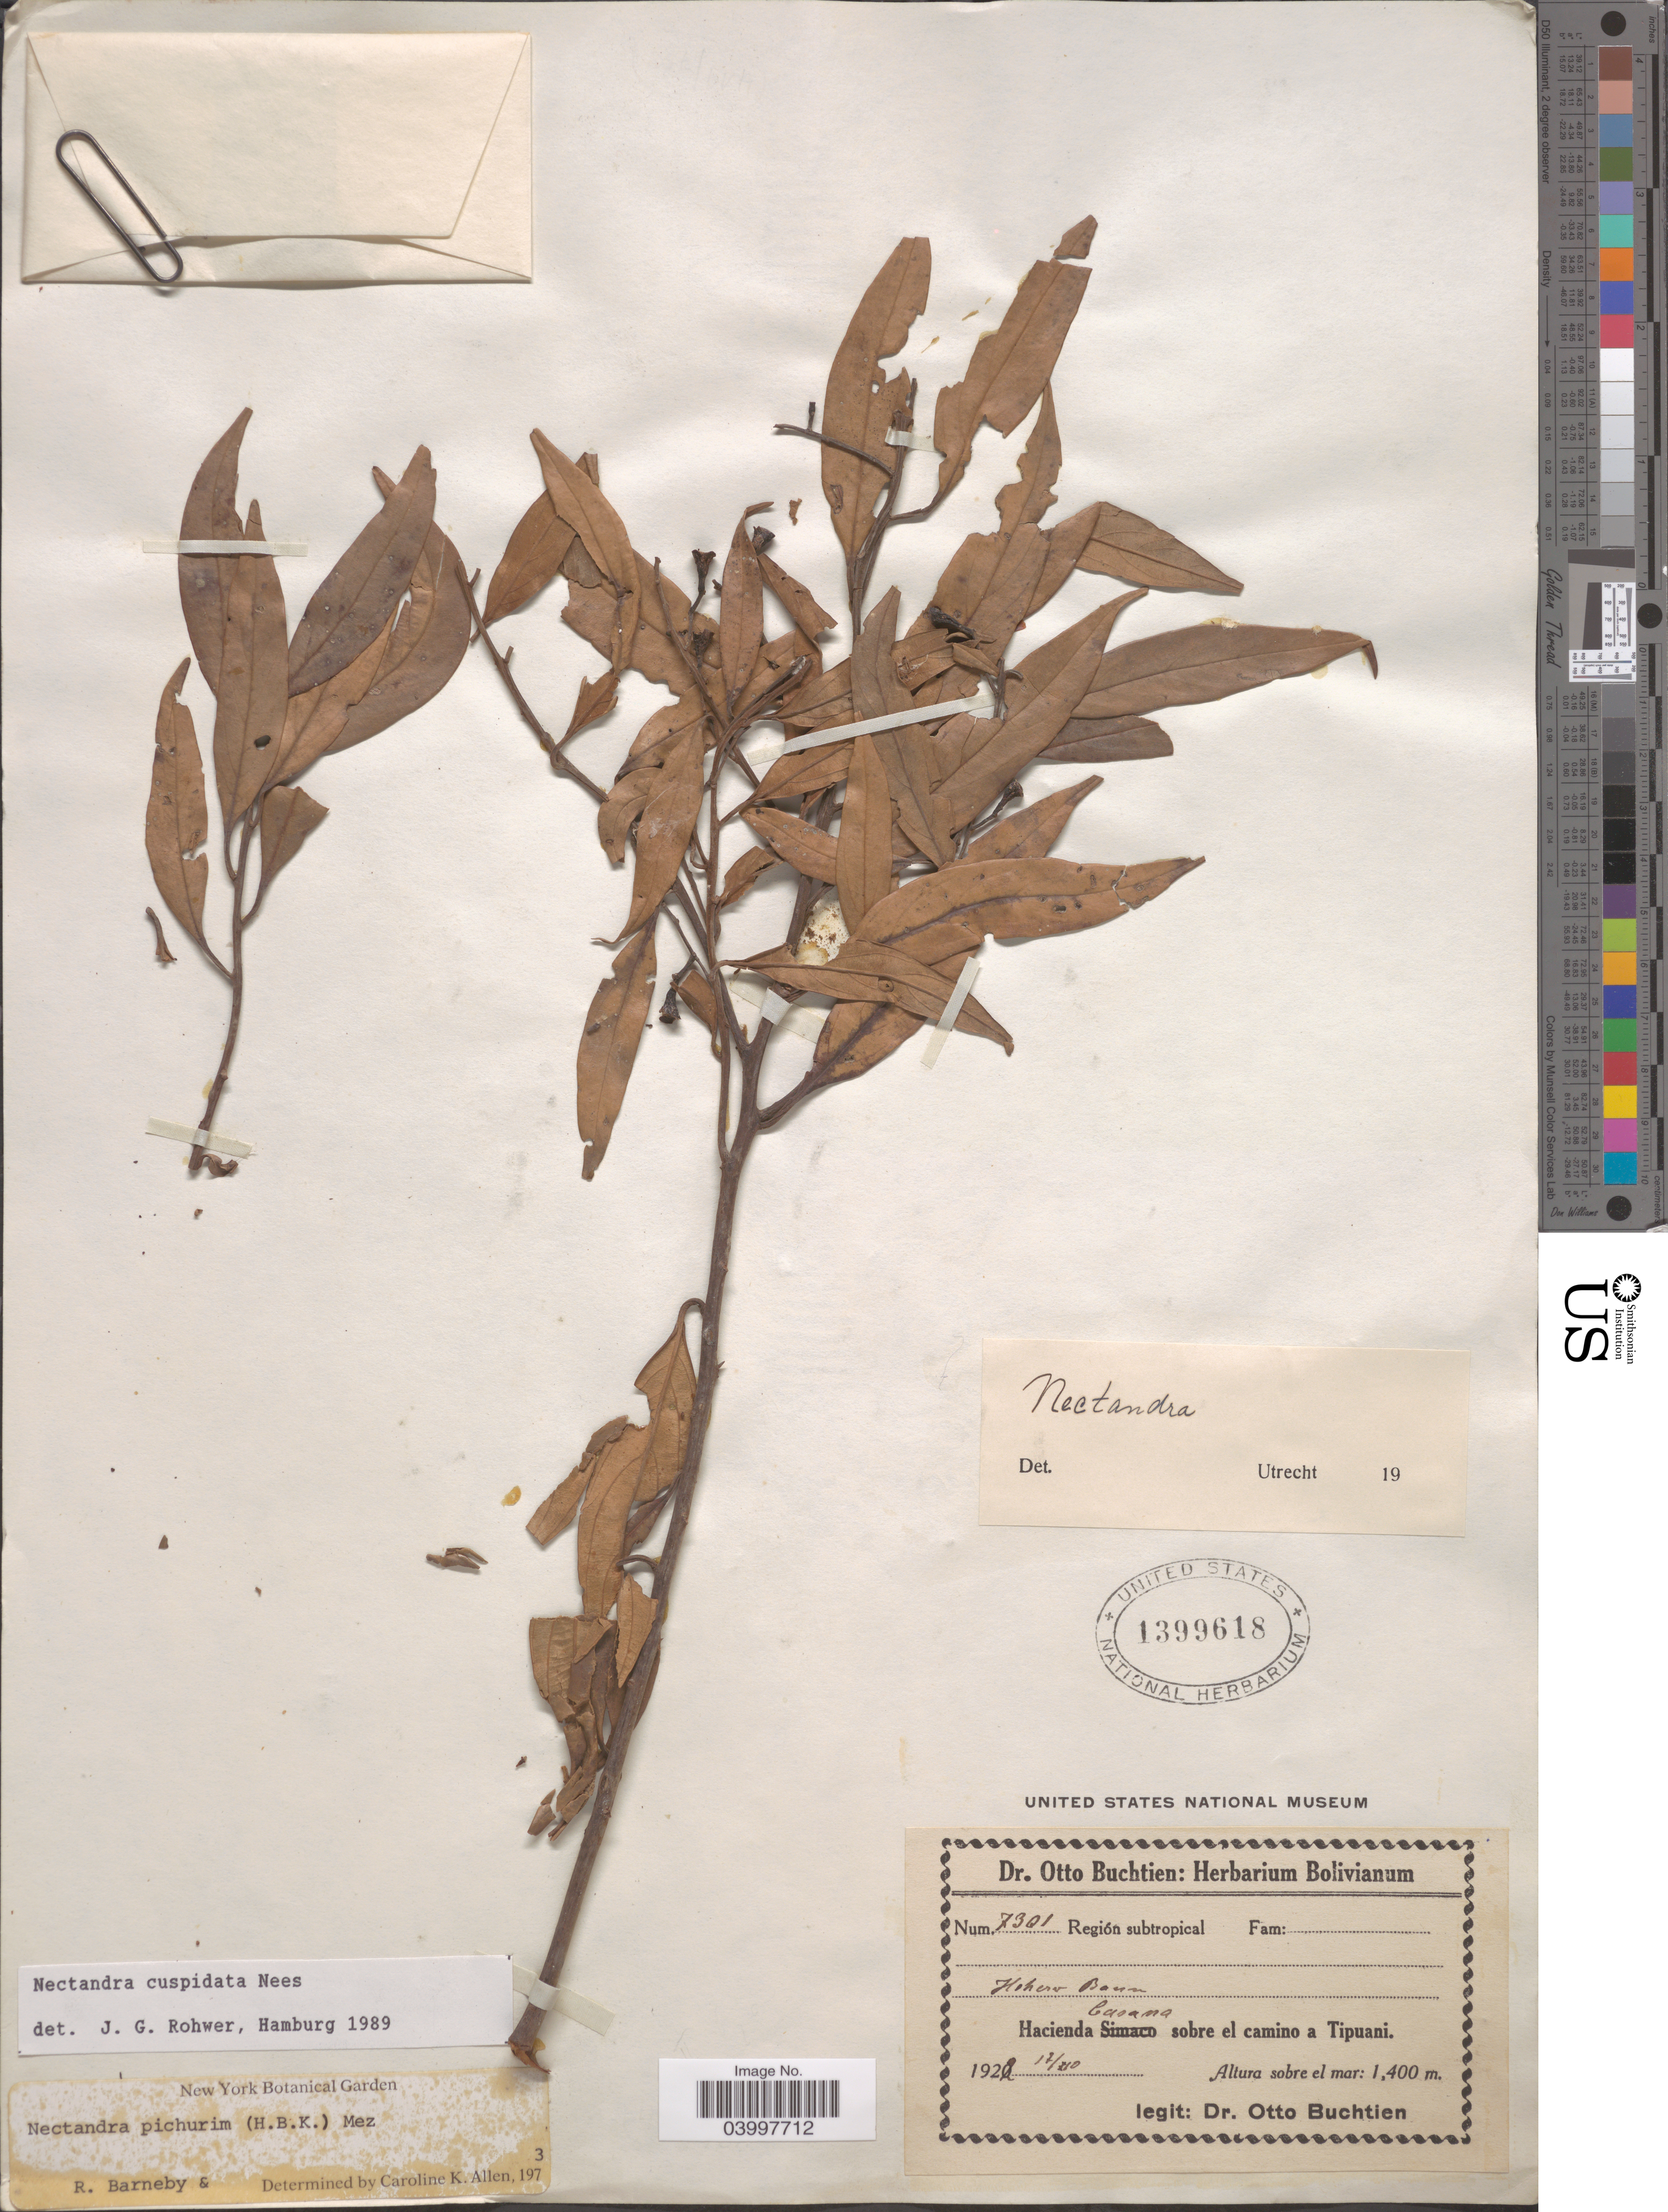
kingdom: Plantae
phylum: Tracheophyta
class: Magnoliopsida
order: Laurales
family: Lauraceae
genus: Nectandra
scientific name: Nectandra cuspidata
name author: Nees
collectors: O. Buchtien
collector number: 7301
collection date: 1928-10-12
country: Bolivia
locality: Hacienda Casana sobre el camino a Tipuani.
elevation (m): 1400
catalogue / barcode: US 1399618